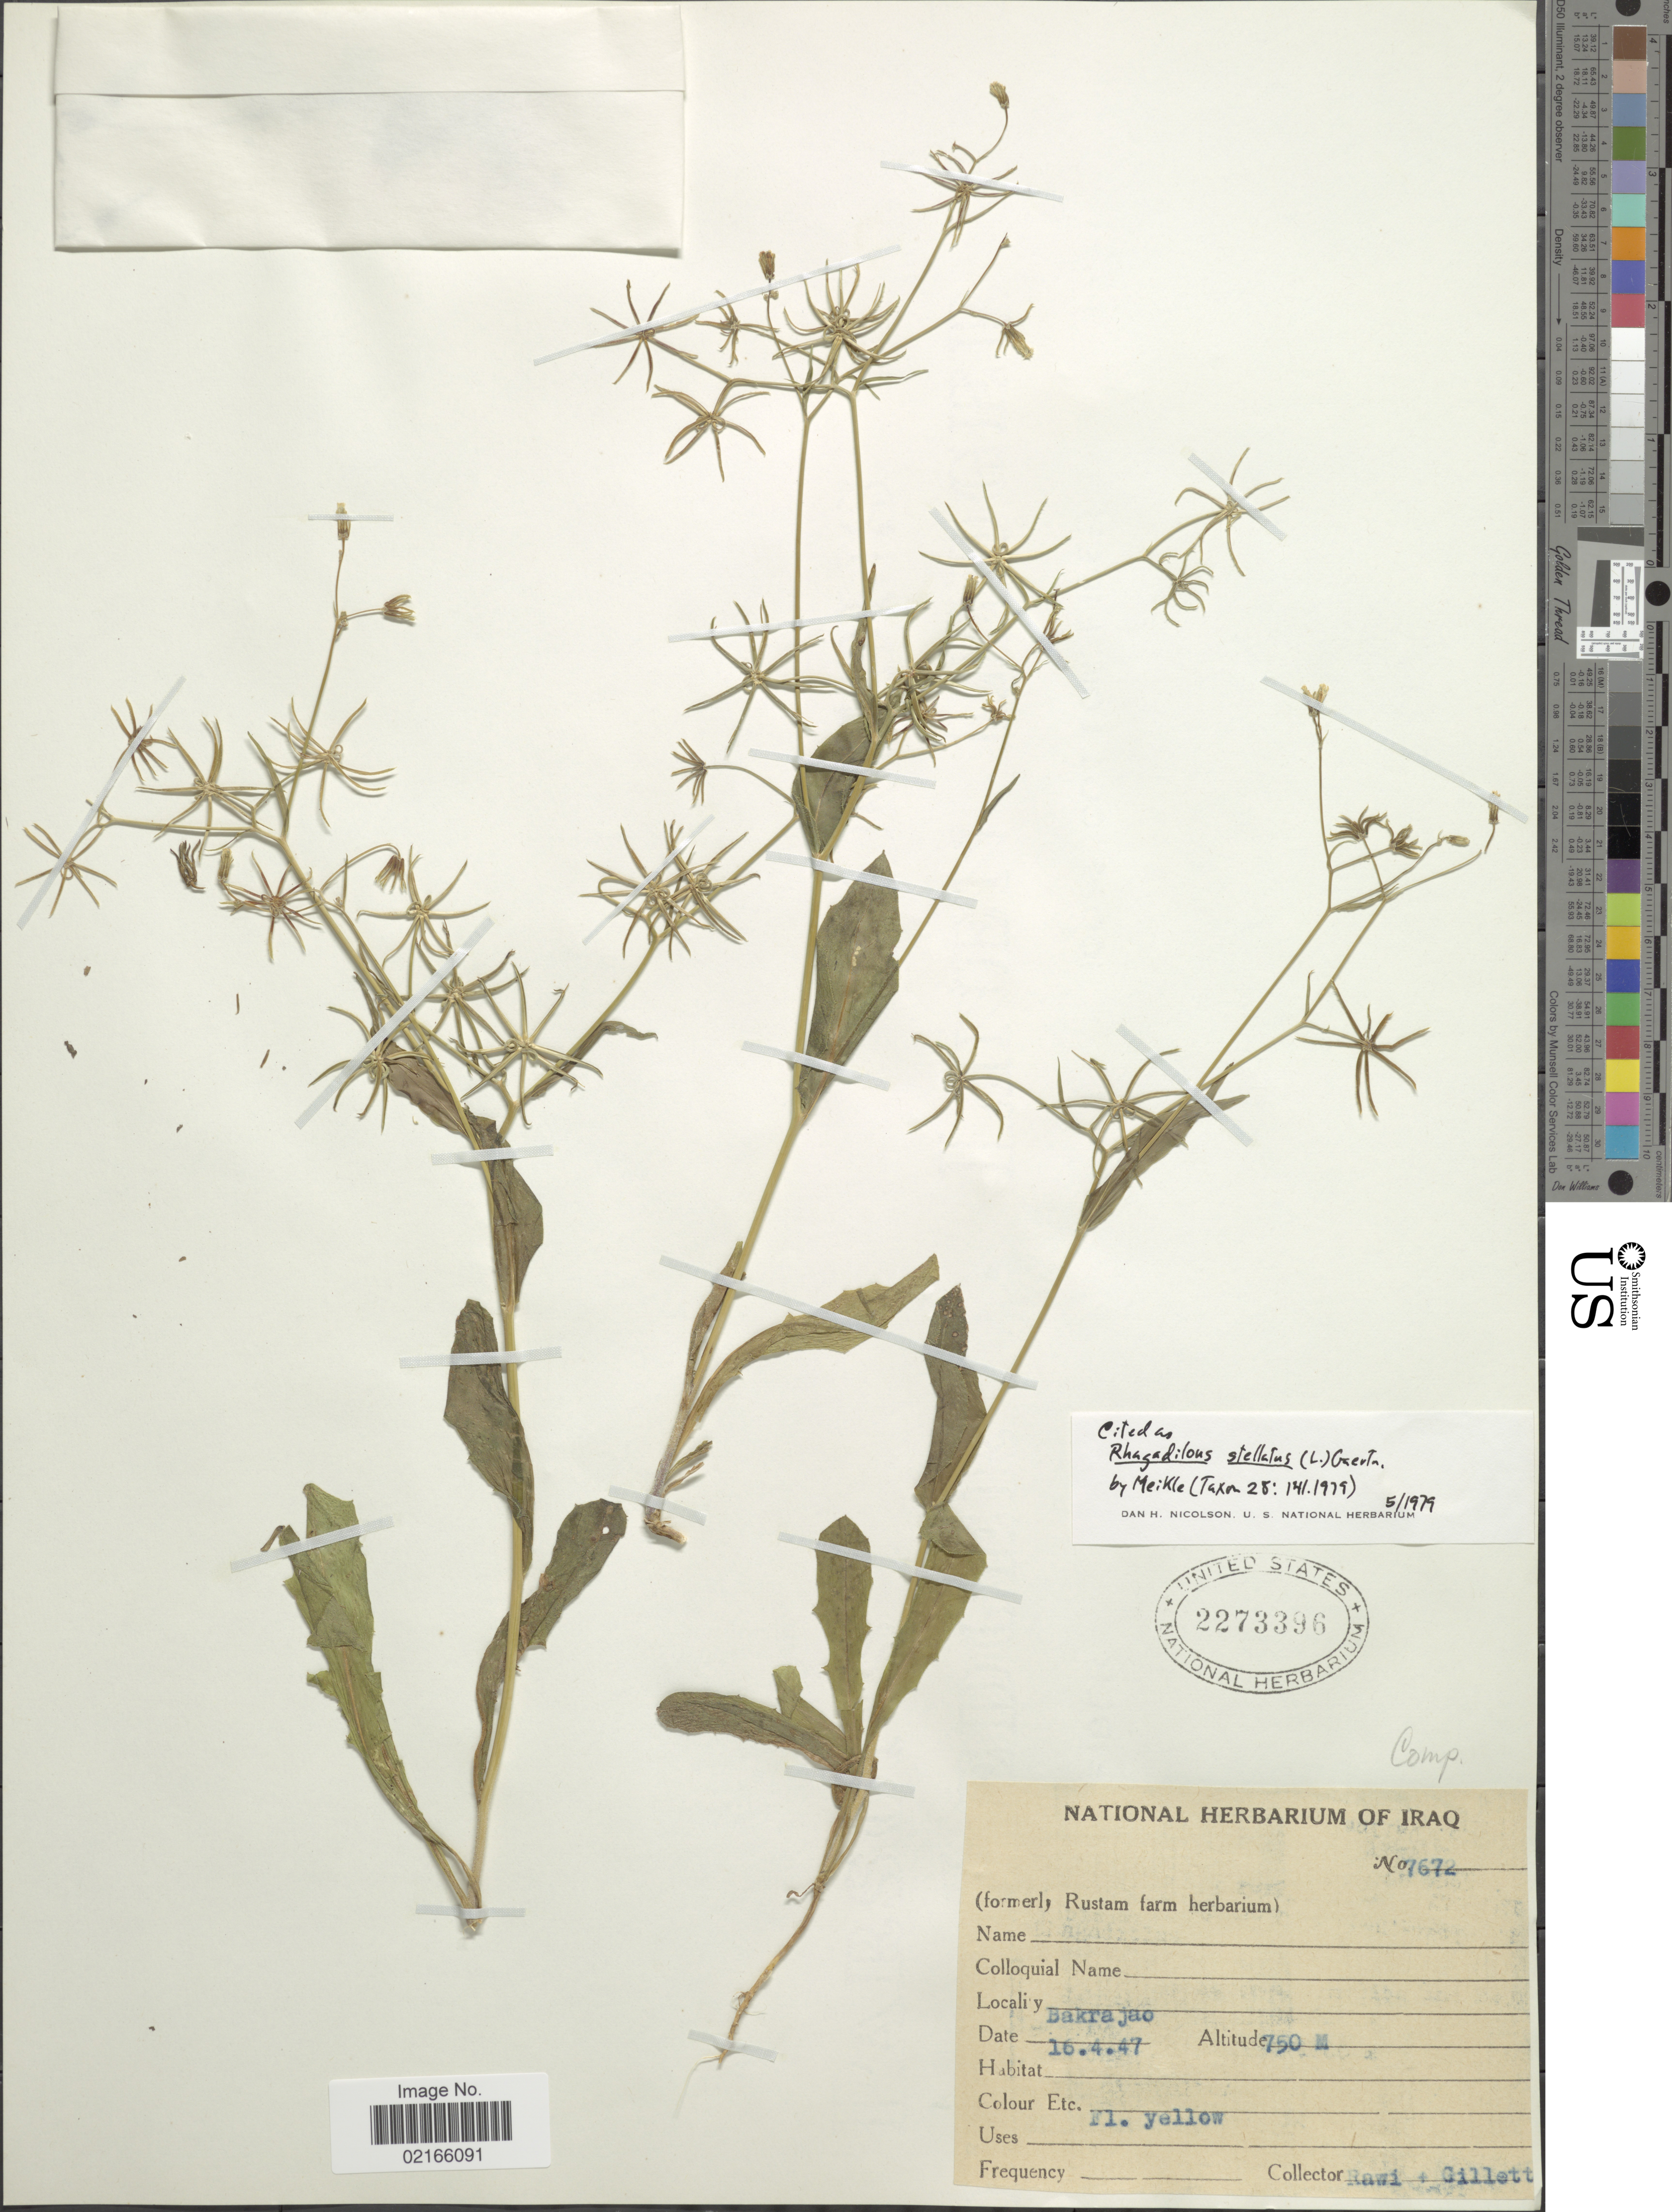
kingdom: Plantae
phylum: Tracheophyta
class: Magnoliopsida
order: Asterales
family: Asteraceae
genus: Rhagadiolus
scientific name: Rhagadiolus stellatus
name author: (L.) Gaertn.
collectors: -. Rawi & Gillett, --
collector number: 7672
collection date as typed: Transcribed d/m/y: 16/4/47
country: Iraq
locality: Bakrajo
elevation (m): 750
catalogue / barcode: US 2273396